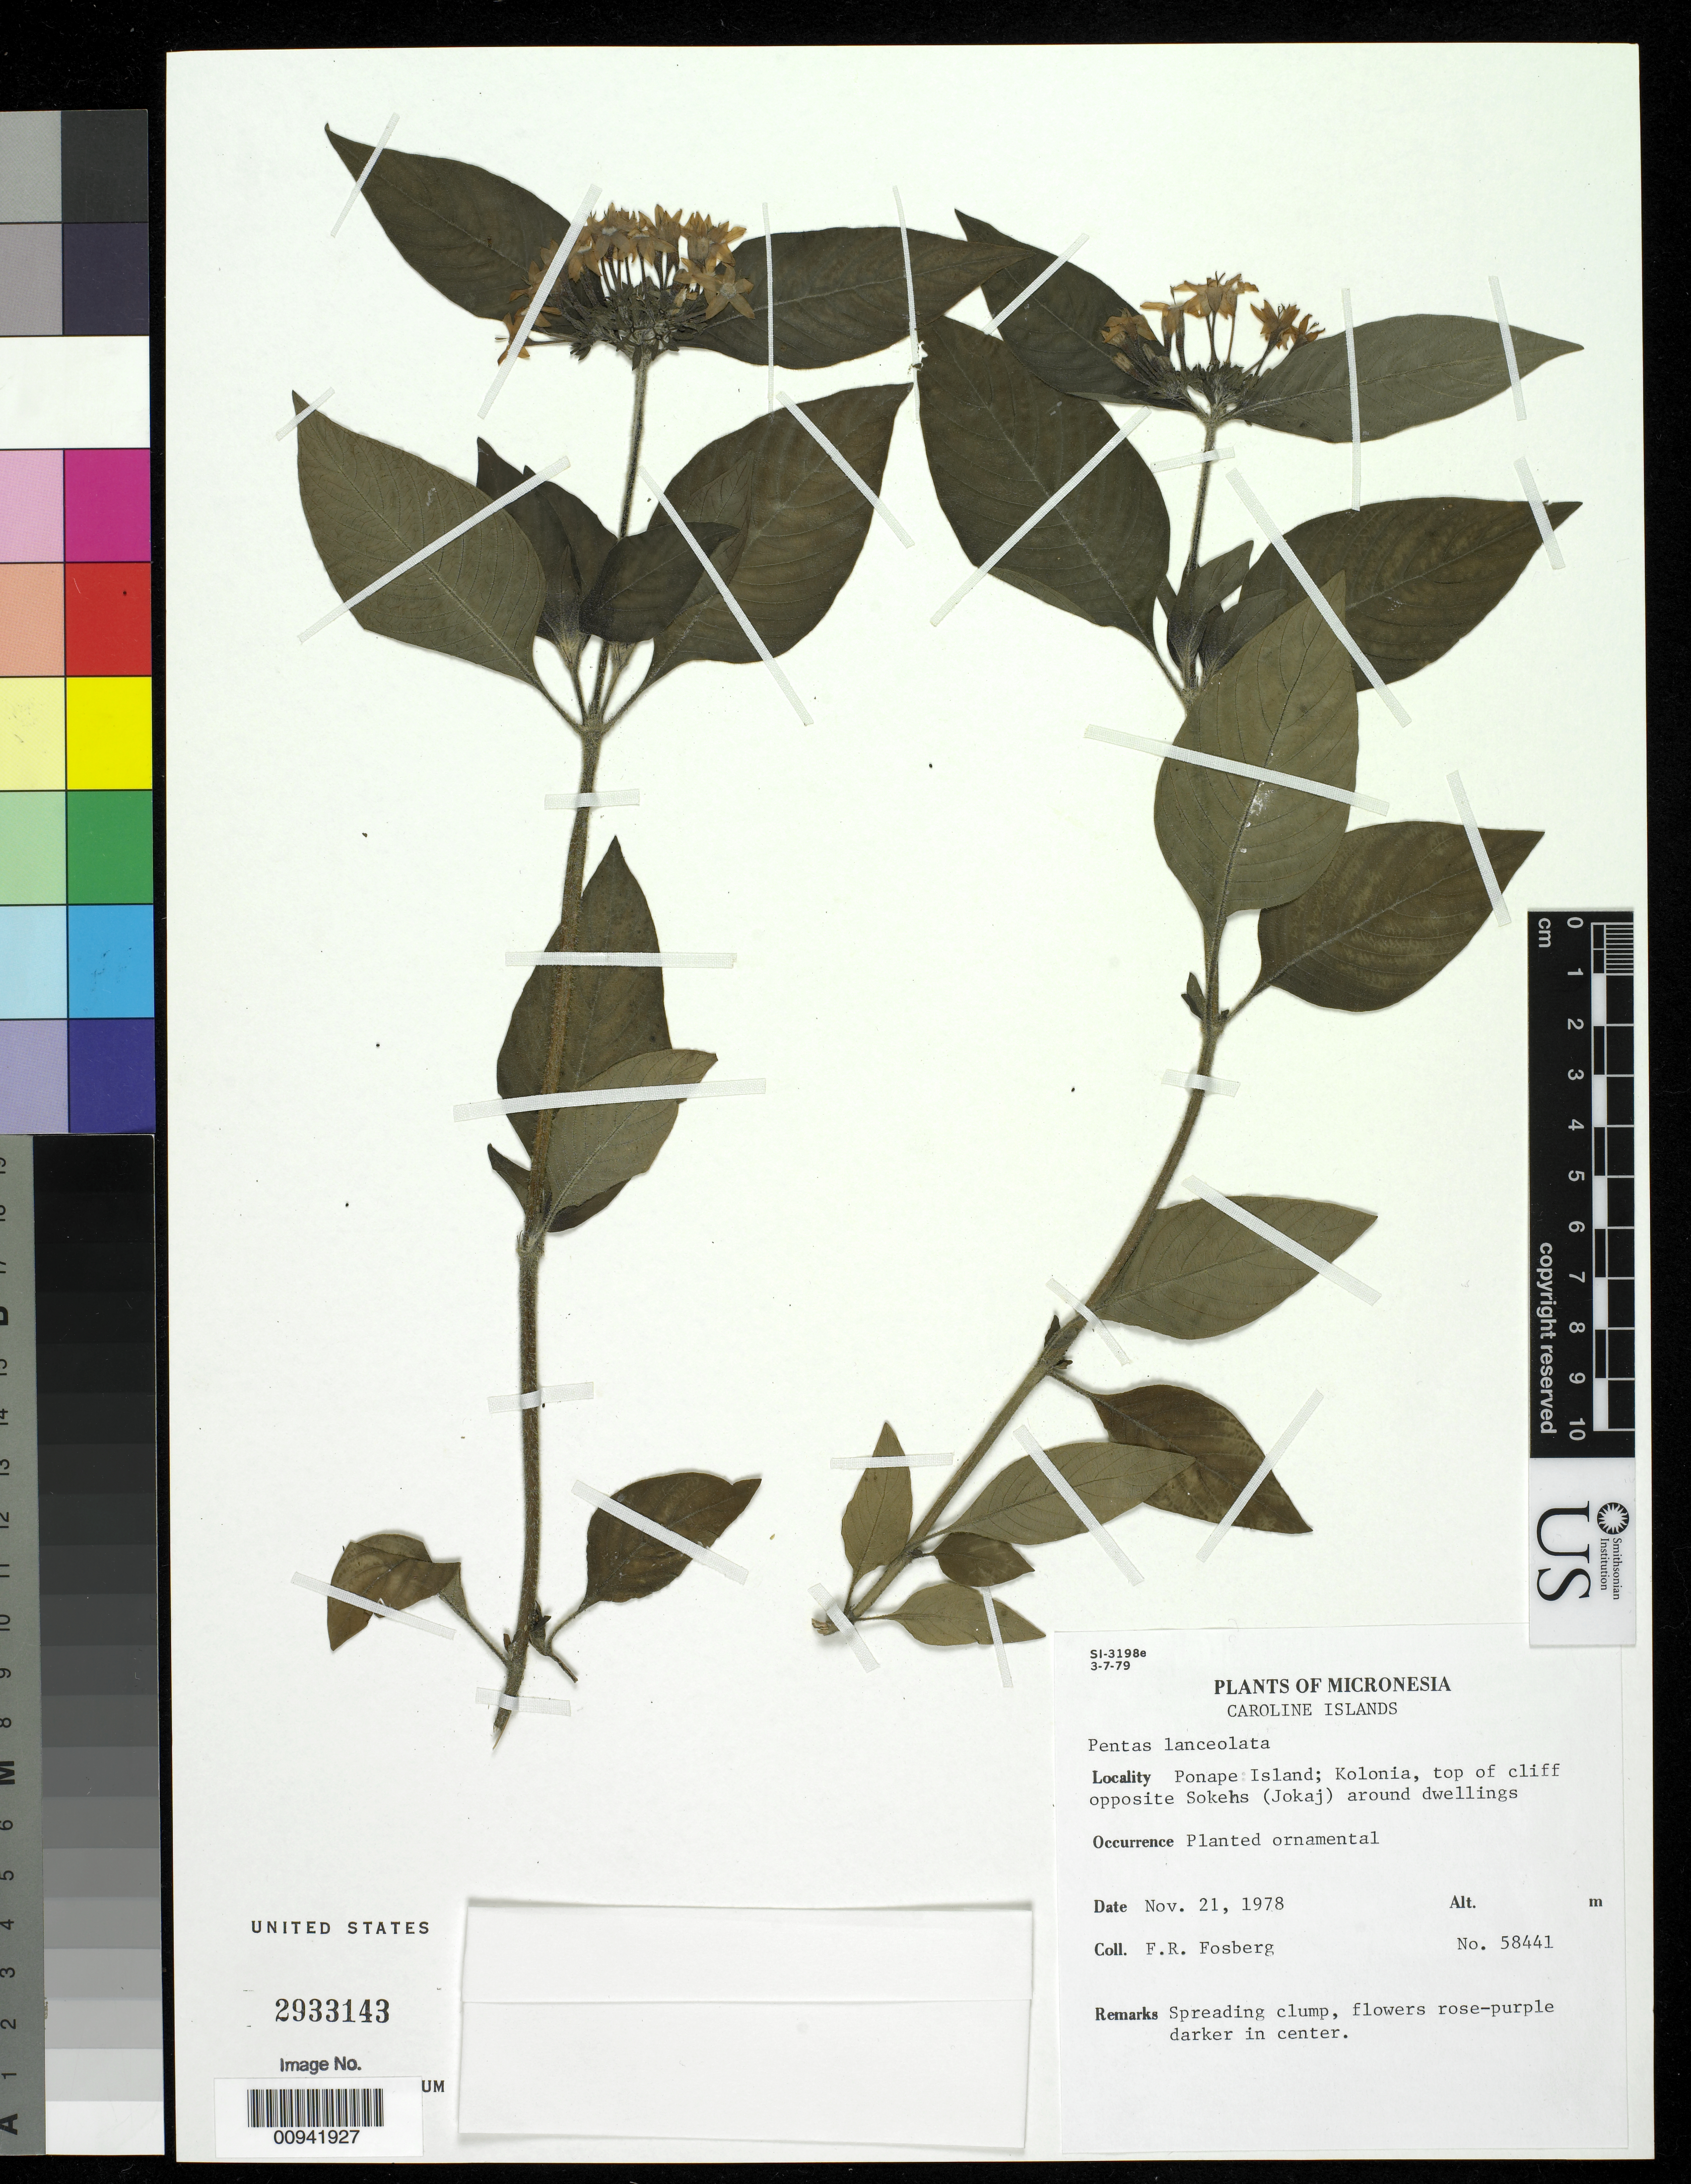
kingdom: Plantae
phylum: Tracheophyta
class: Magnoliopsida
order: Gentianales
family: Rubiaceae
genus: Pentas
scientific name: Pentas lanceolata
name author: (Forssk.) Deflers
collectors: F. R. Fosberg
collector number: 58441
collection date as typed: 21 Nov 1978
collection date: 1978-11-21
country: Micronesia, Federated States of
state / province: Pohnpei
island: Pohnpei [Ponape]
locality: Kolonia, top of cliff opposite Sokehs [Jokaj] around dwellings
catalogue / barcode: US 2933143